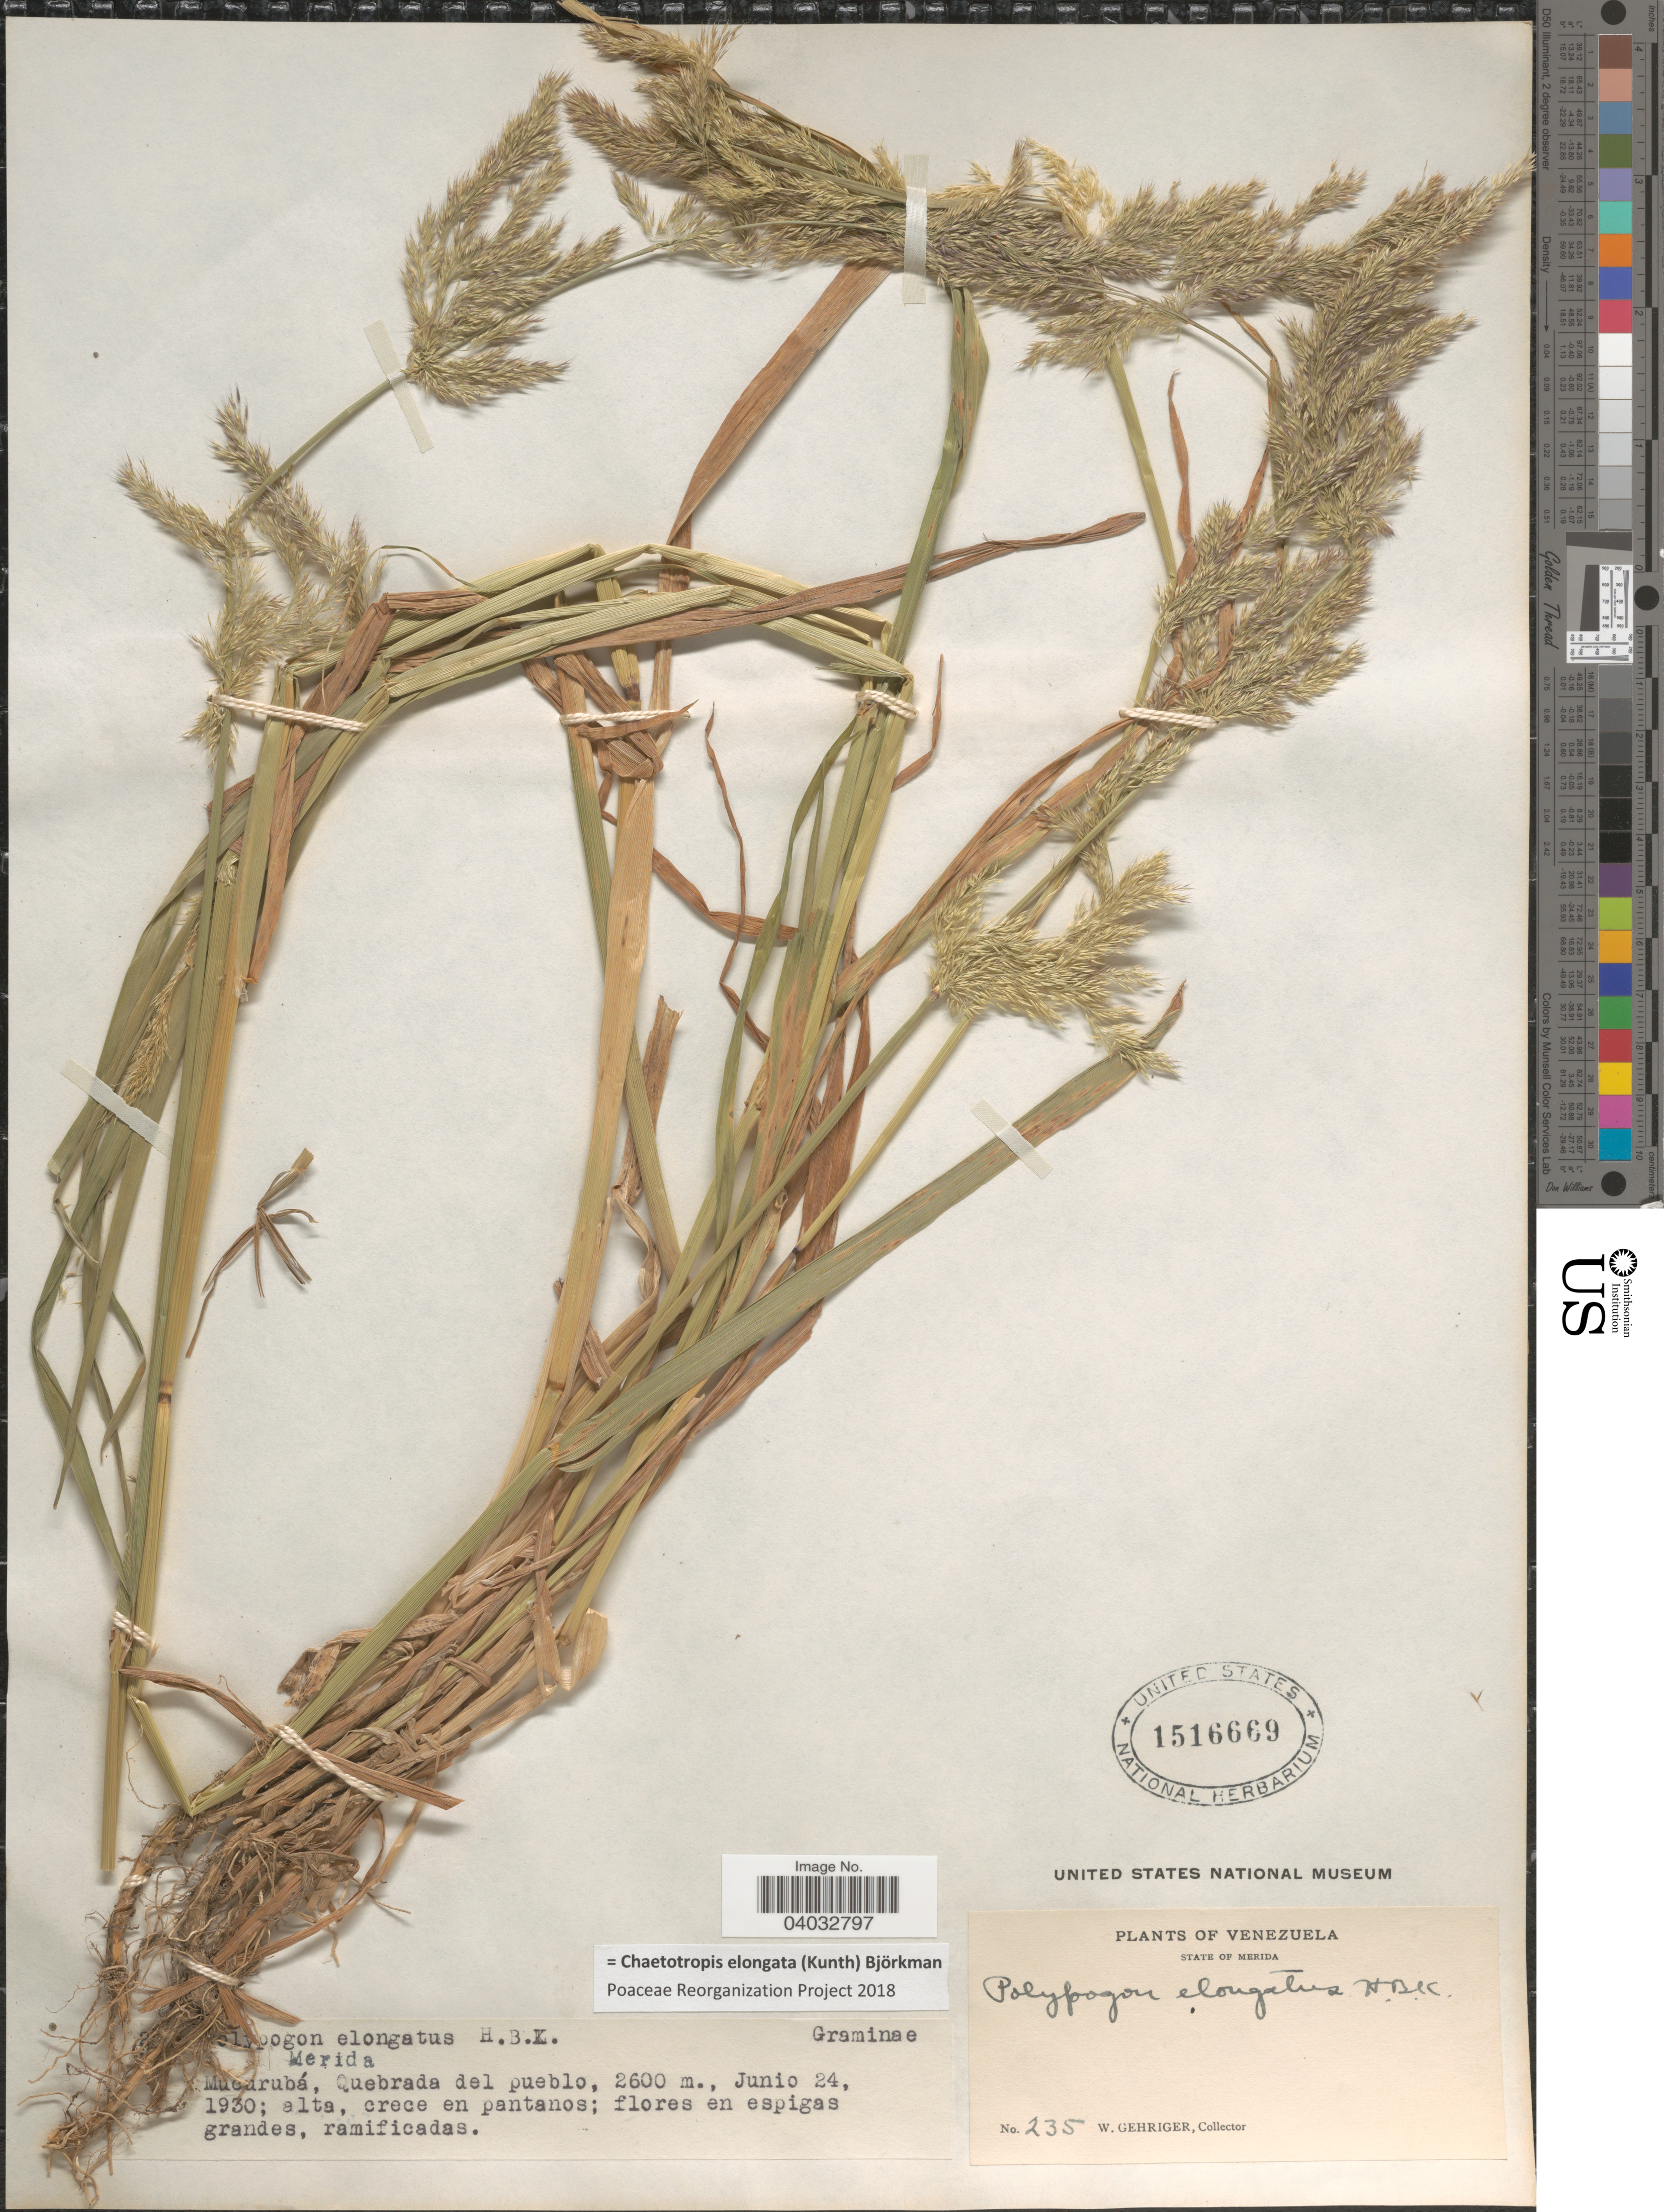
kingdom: Plantae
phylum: Tracheophyta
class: Liliopsida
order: Poales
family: Poaceae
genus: Chaetotropis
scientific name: Chaetotropis elongata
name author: (Kunth) Björkman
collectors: W. Gehriger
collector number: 235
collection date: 1930-06-24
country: Venezuela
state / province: Merida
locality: Mucurubá, Quebrada del pueblo.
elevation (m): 2600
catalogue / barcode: US 1516669